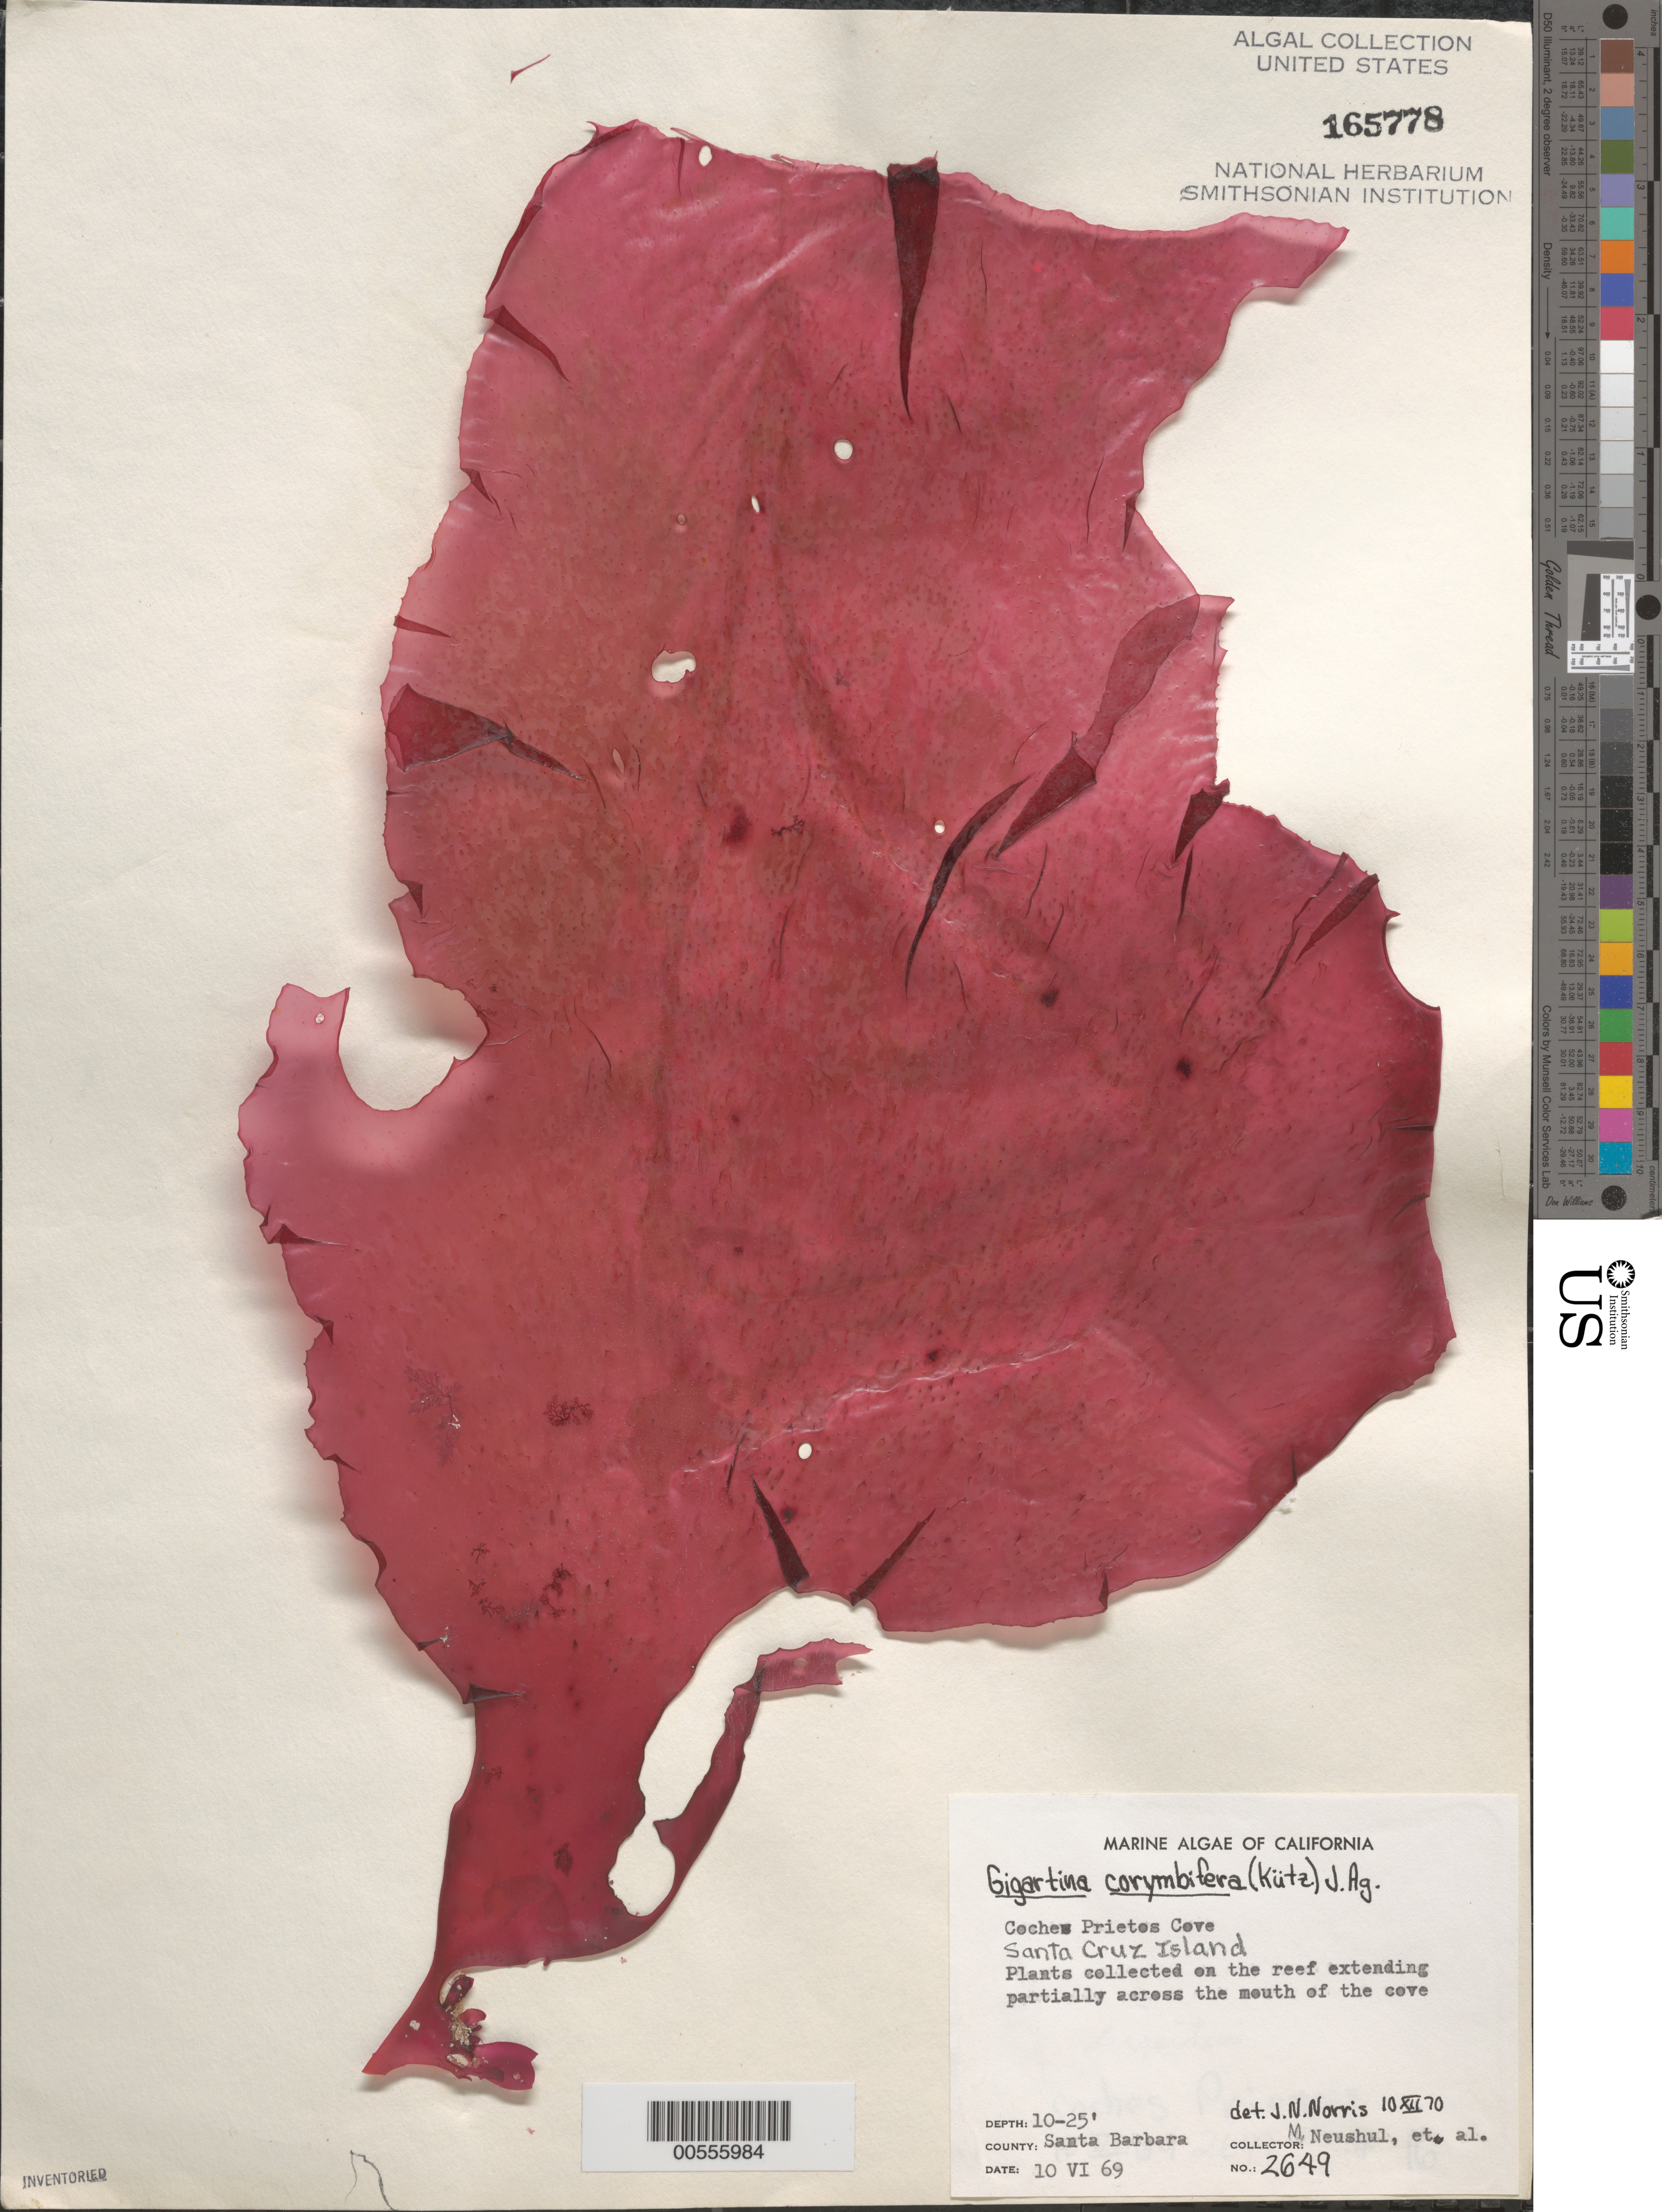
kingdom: Plantae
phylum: Rhodophyta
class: Florideophyceae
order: Gigartinales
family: Gigartinaceae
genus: Chondracanthus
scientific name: Chondracanthus corymbiferus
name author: (Kütz.) Guiry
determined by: Algae name updating Project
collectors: M. Neushul, A. Charters, M. Foster & D. C. Barilotti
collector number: Neushul 2649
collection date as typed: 10 Jun 1969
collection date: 1969-06-10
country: United States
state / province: California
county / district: Santa Barbara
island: Santa Cruz Island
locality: Coches Prietos Cove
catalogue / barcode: US 165778